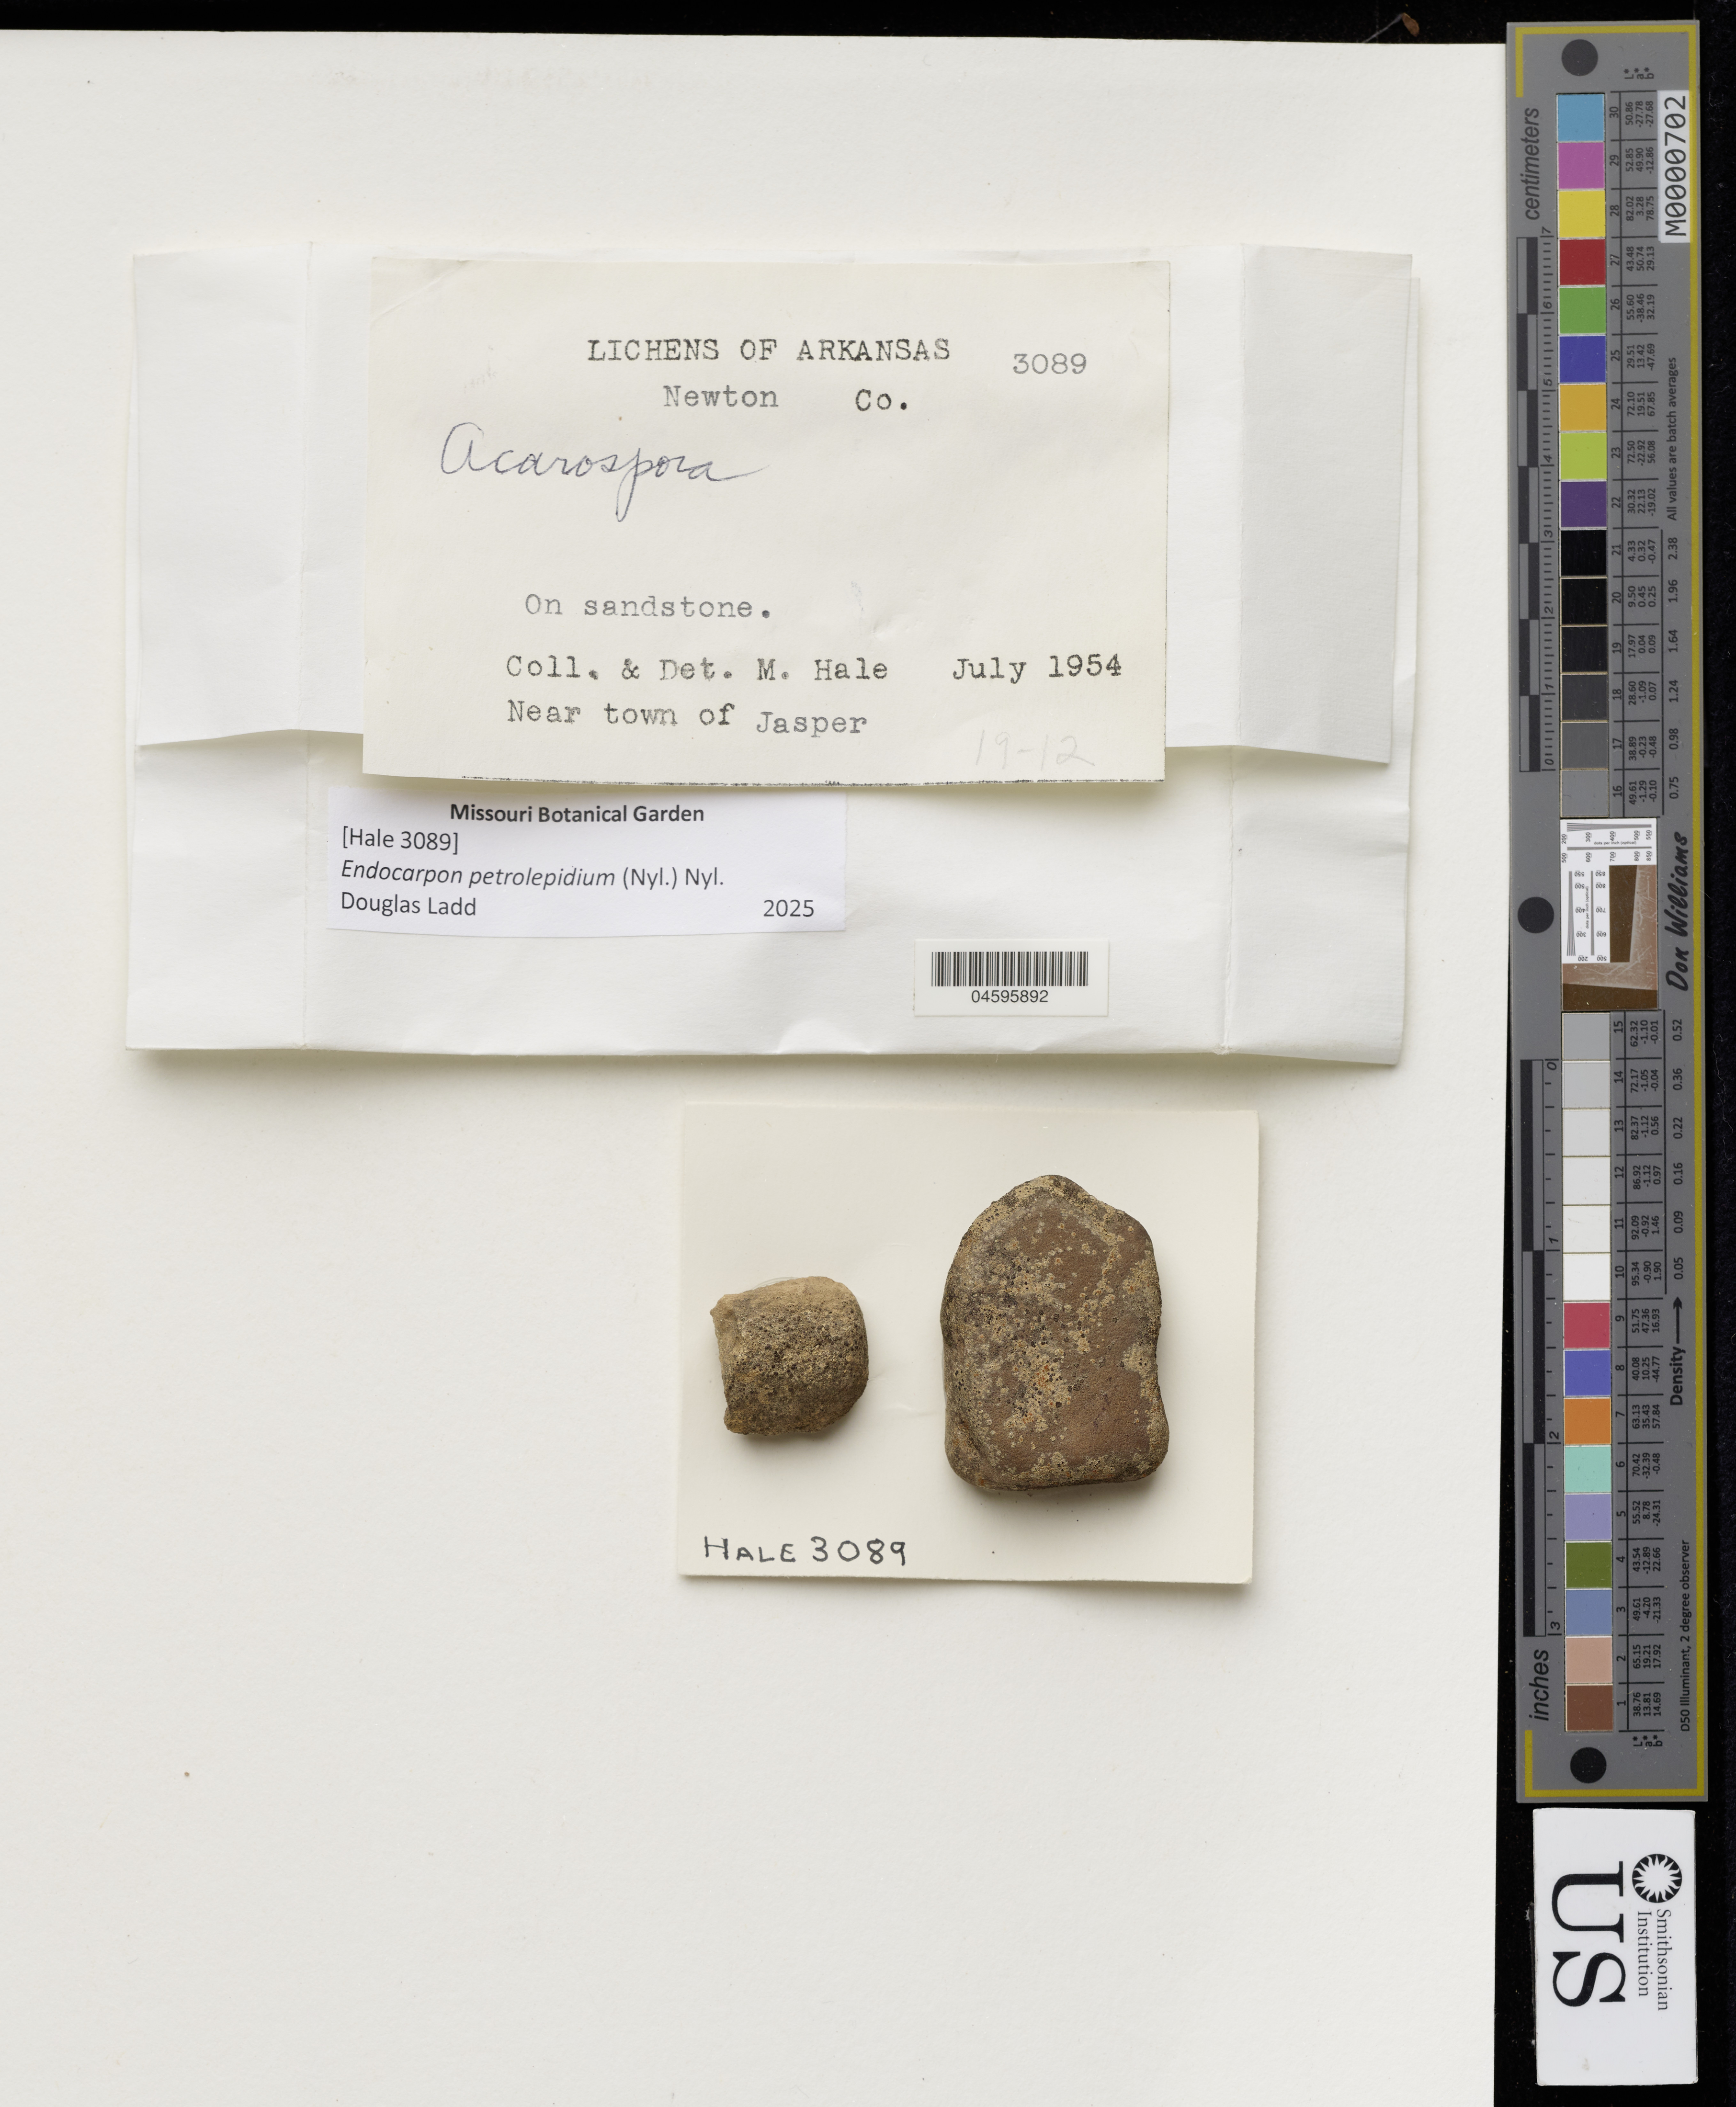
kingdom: Fungi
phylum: Ascomycota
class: Eurotiomycetes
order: Verrucariales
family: Verrucariaceae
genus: Endocarpon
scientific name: Endocarpon petrolepideum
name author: (Nyl.) Hue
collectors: M. Hale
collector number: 3089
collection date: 1954-07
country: United States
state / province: Arkansas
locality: Newton Co. Near town of Jasper.